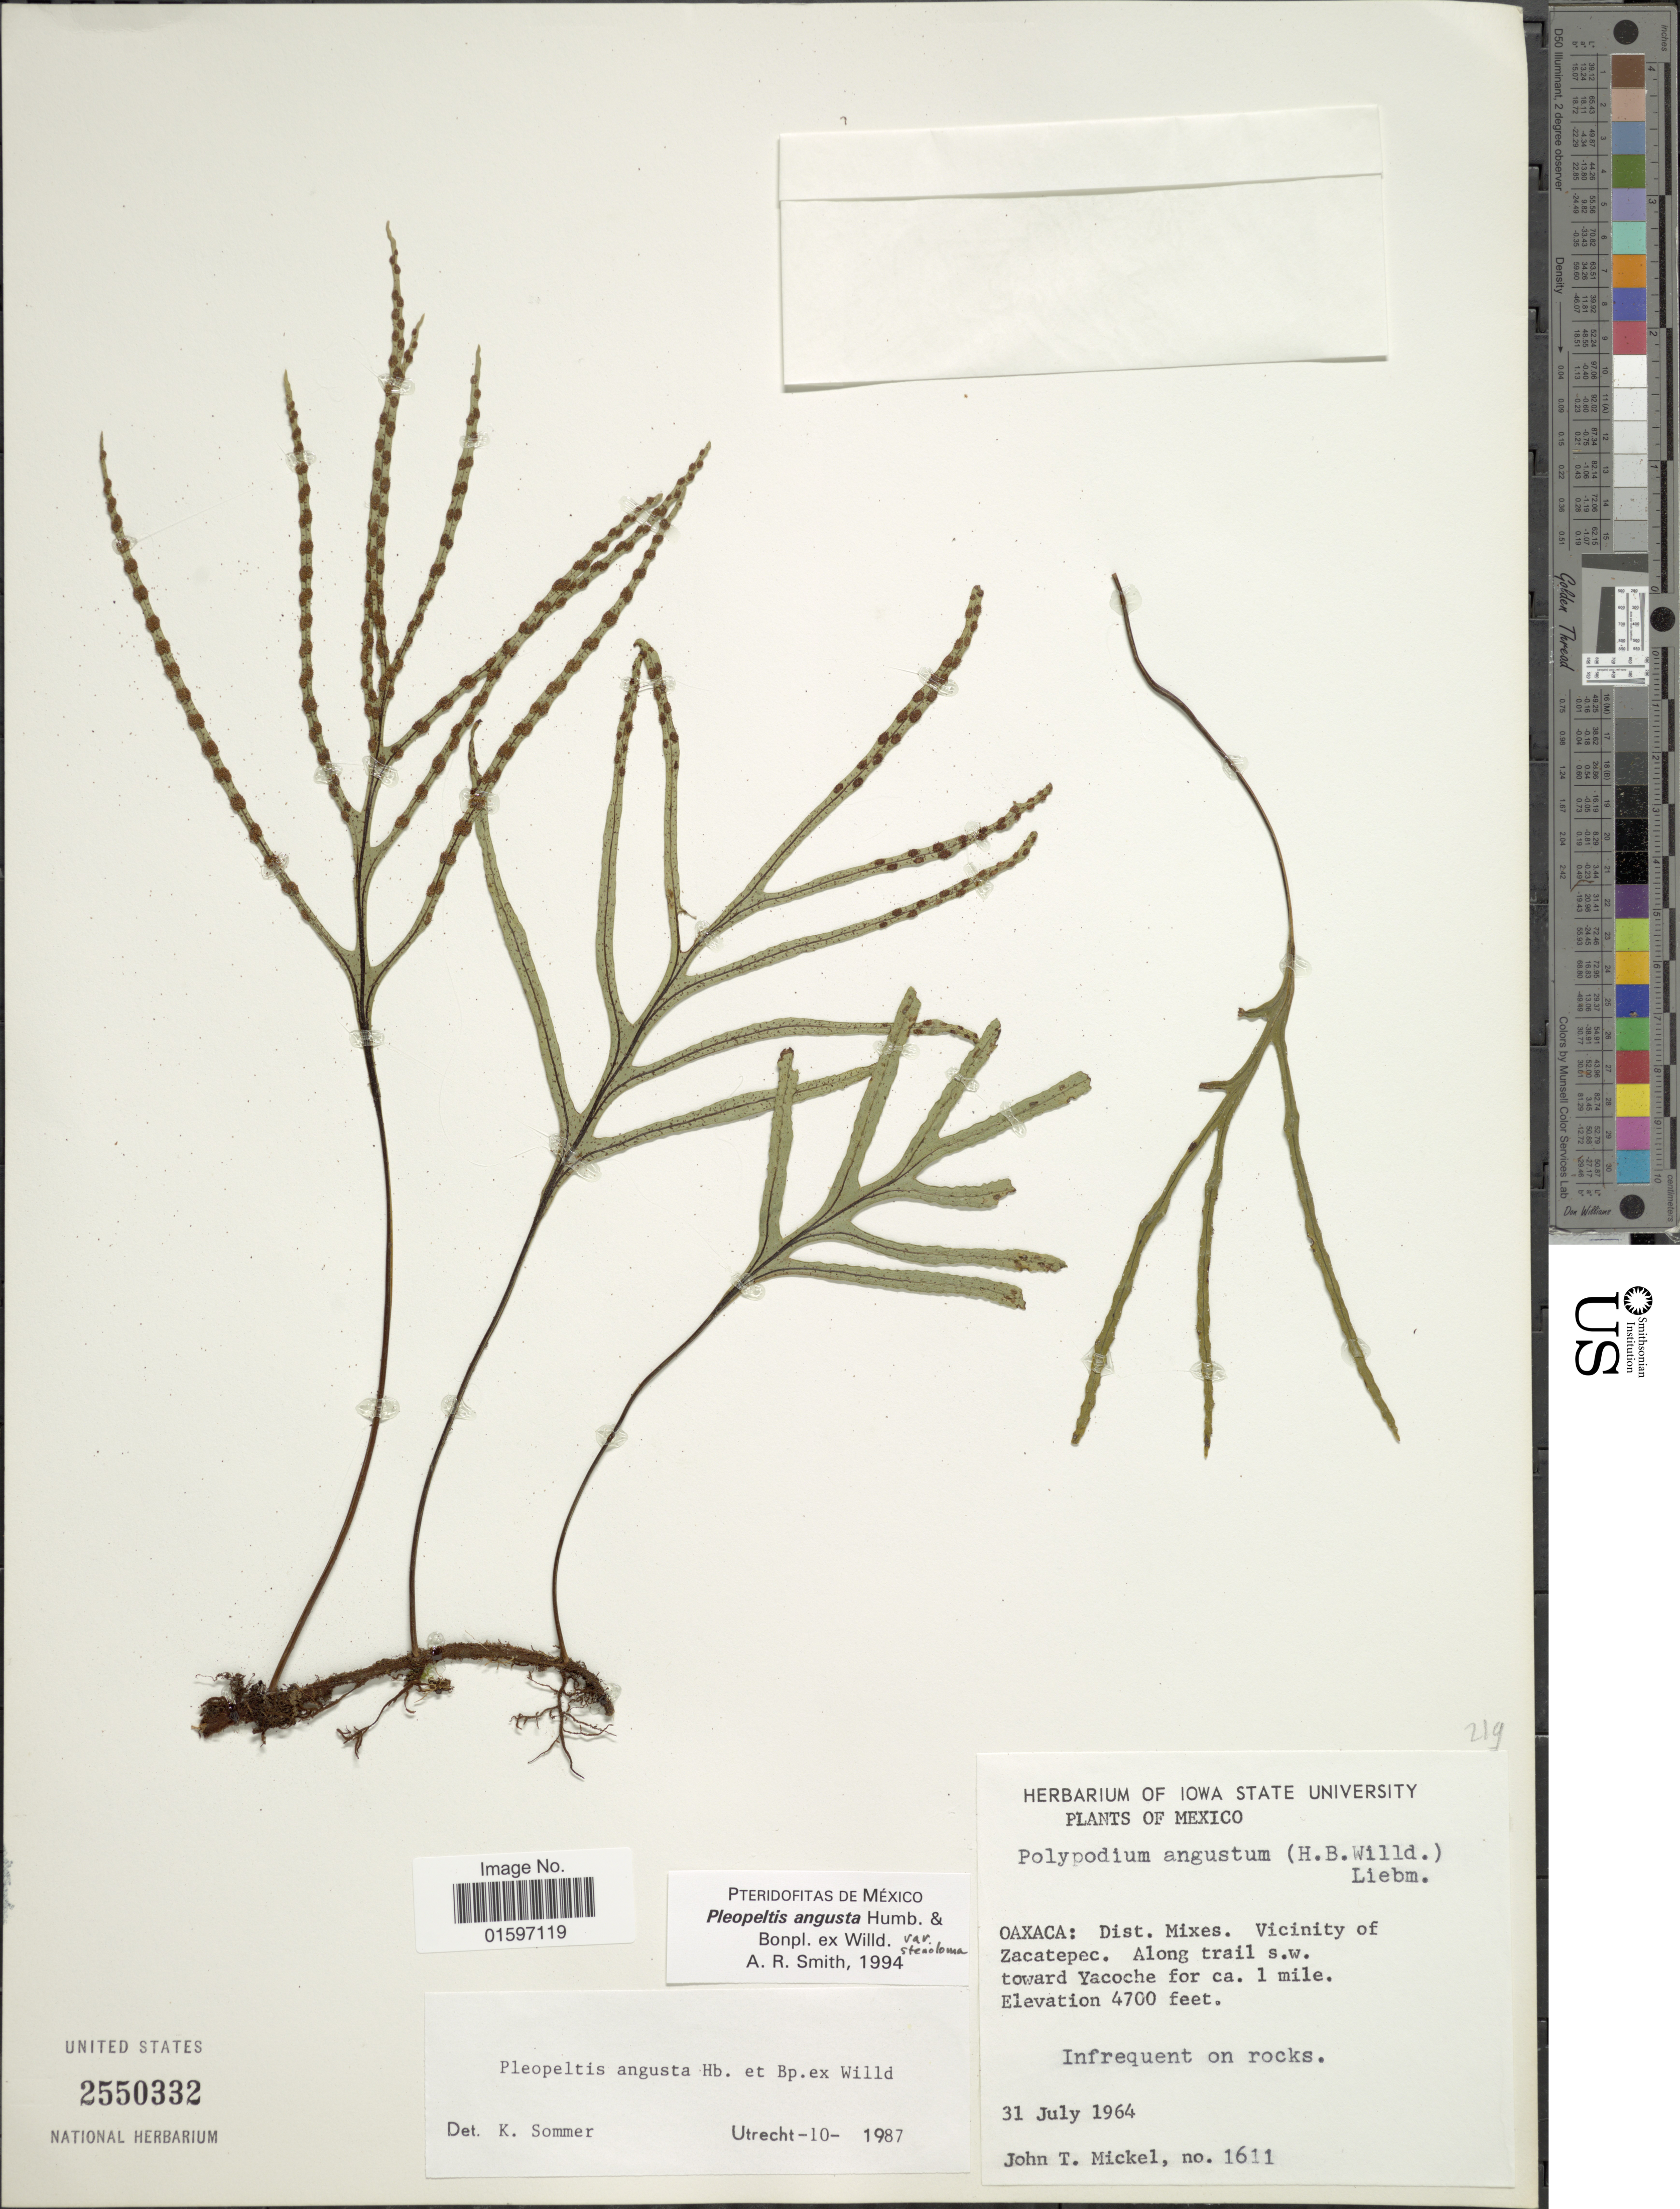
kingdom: Plantae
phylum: Tracheophyta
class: Polypodiopsida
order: Polypodiales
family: Polypodiaceae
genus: Pleopeltis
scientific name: Pleopeltis angusta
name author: Humb. & Bonap. ex Willd.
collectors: J. T. Mickel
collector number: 1611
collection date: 1964-07-31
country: Mexico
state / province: Oaxaca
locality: Mexico, Dist. Mixes, Vicinity of Zacatepec, along trail s. w. toward Yacoche for ca. 1 mile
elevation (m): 1433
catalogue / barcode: US 2550332